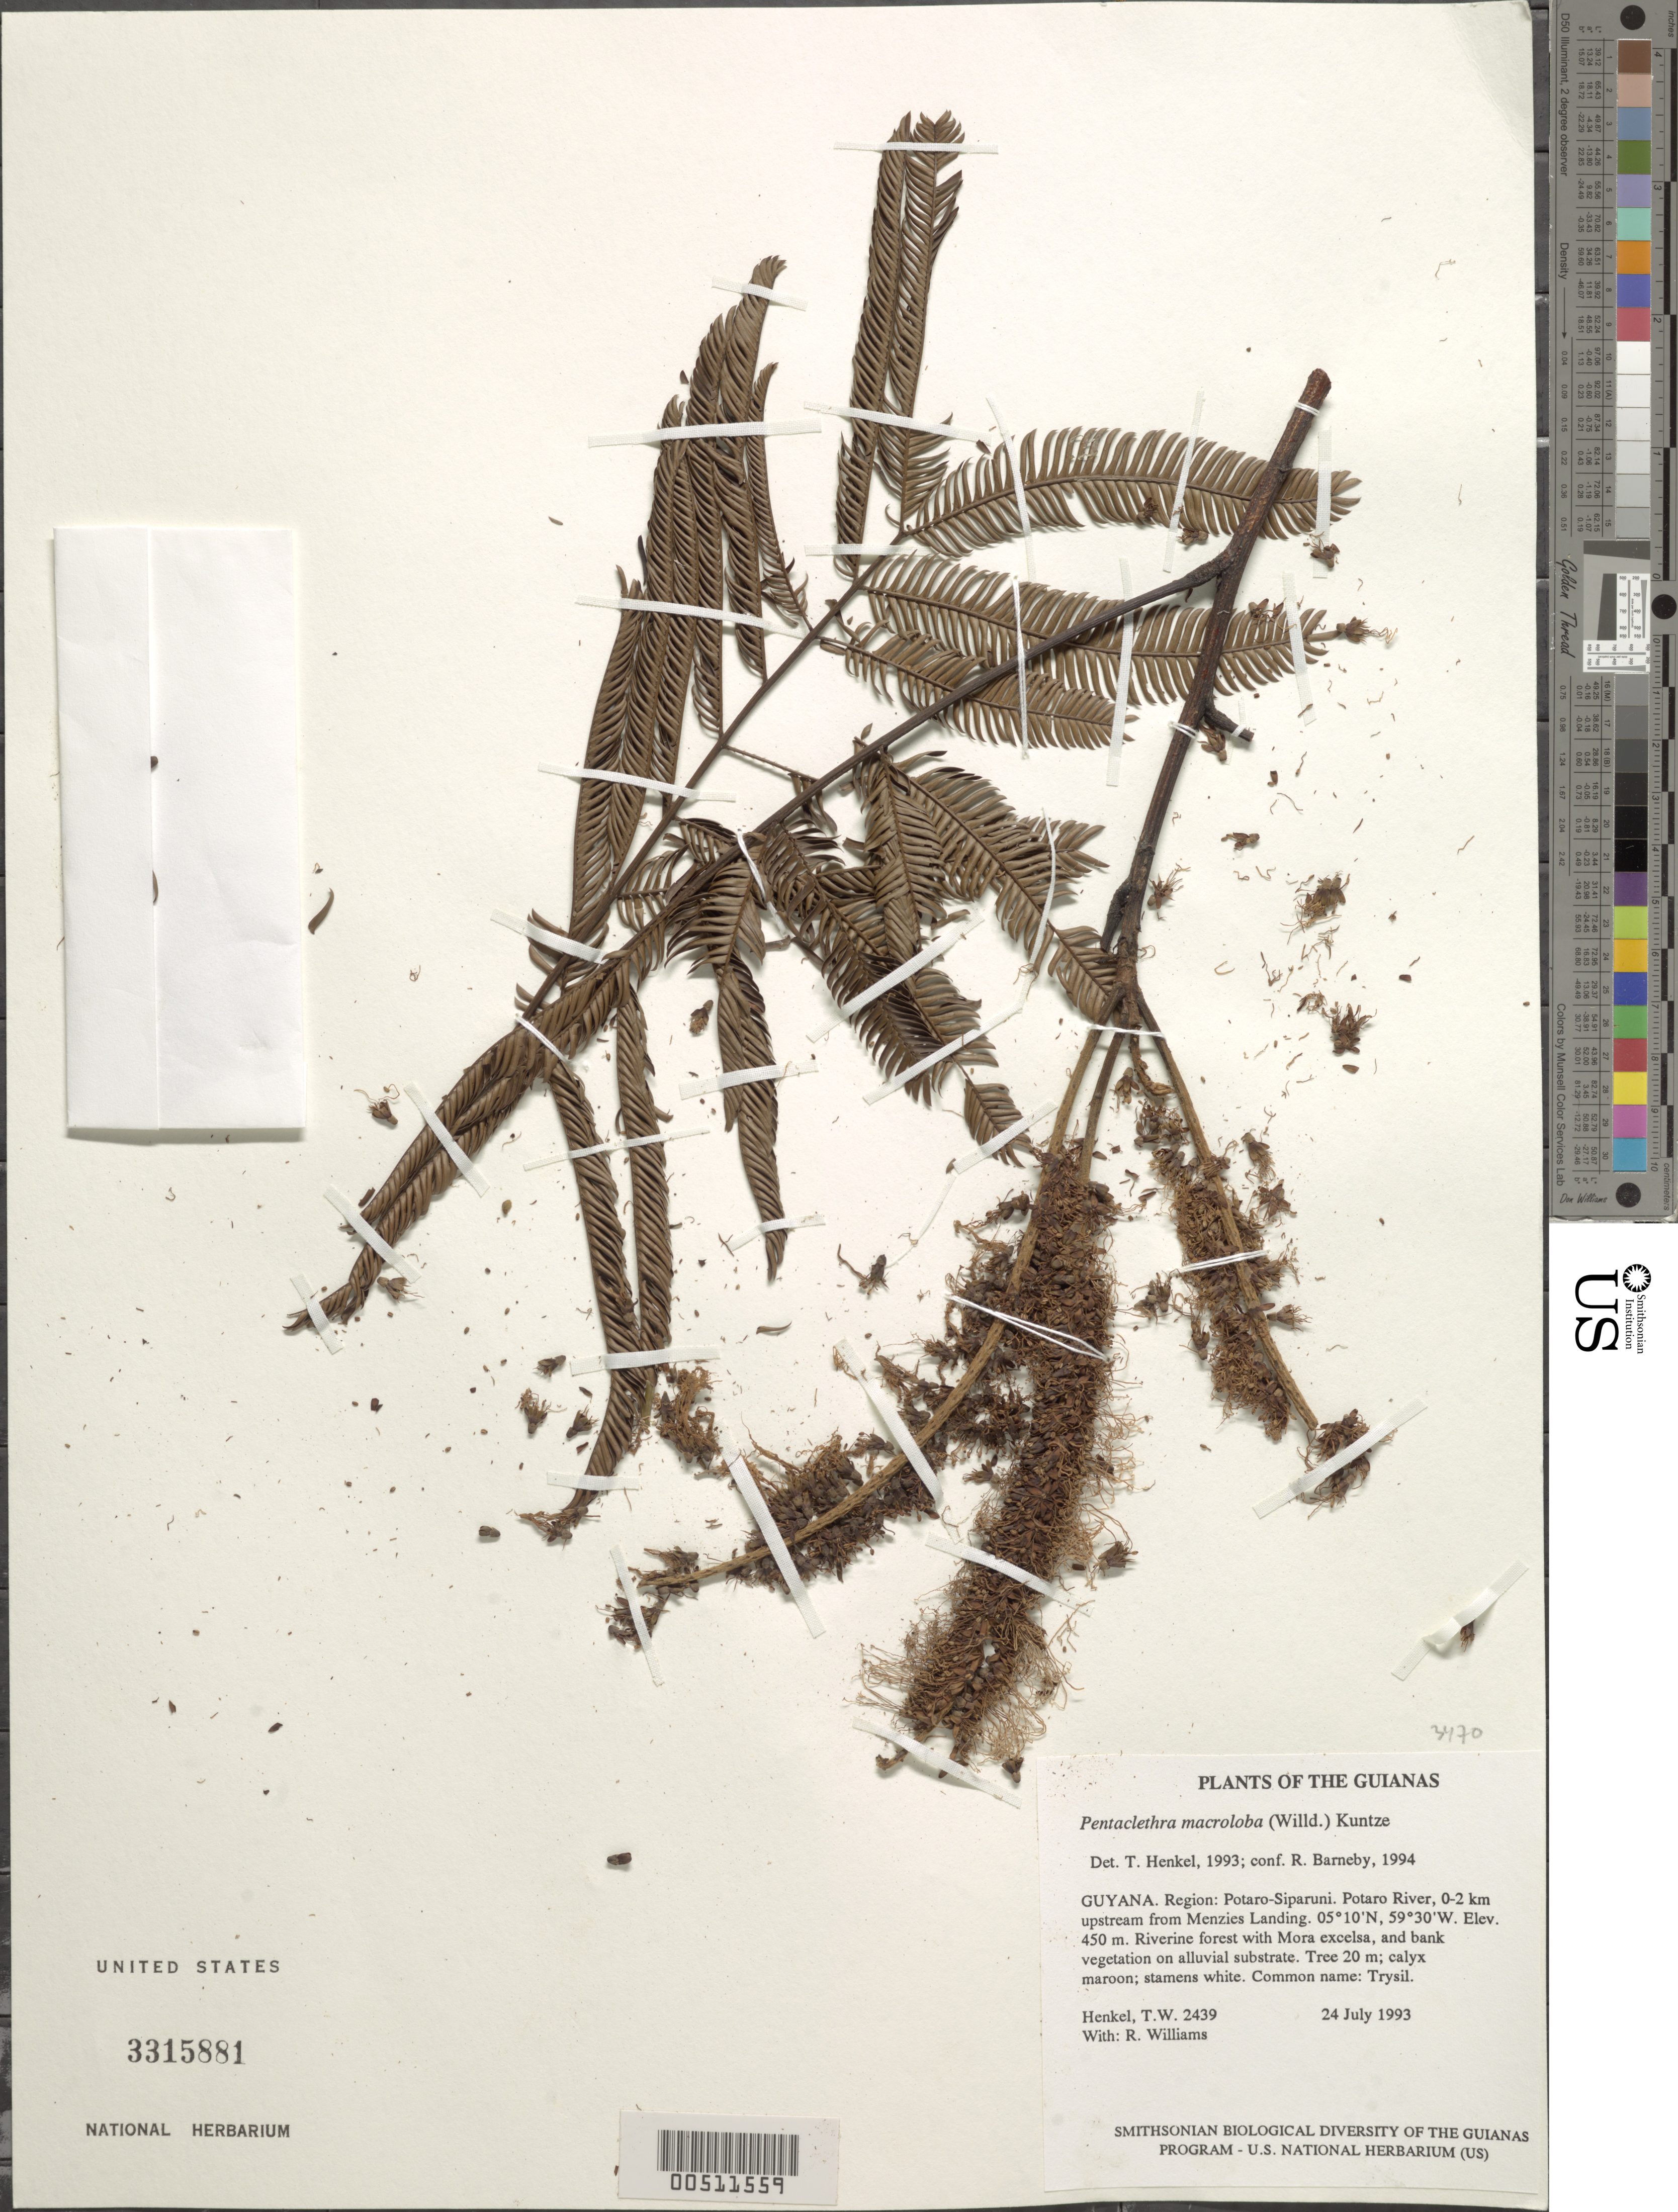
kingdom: Plantae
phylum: Tracheophyta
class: Magnoliopsida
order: Fabales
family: Fabaceae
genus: Pentaclethra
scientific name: Pentaclethra macroloba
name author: (Willd.) Kuntze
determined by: Barneby, Rupert C., (NY)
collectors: T. Henkel & R. Williams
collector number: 2439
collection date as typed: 24 July 1993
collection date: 1993-07-24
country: Guyana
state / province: Potaro-Siparuni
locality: Potaro River, 0-2 km upstream from Menzies Landing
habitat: Riverine forest with Mora excelsa, and bank vegetation on alluvial substrate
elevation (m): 450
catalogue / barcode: US 3315881